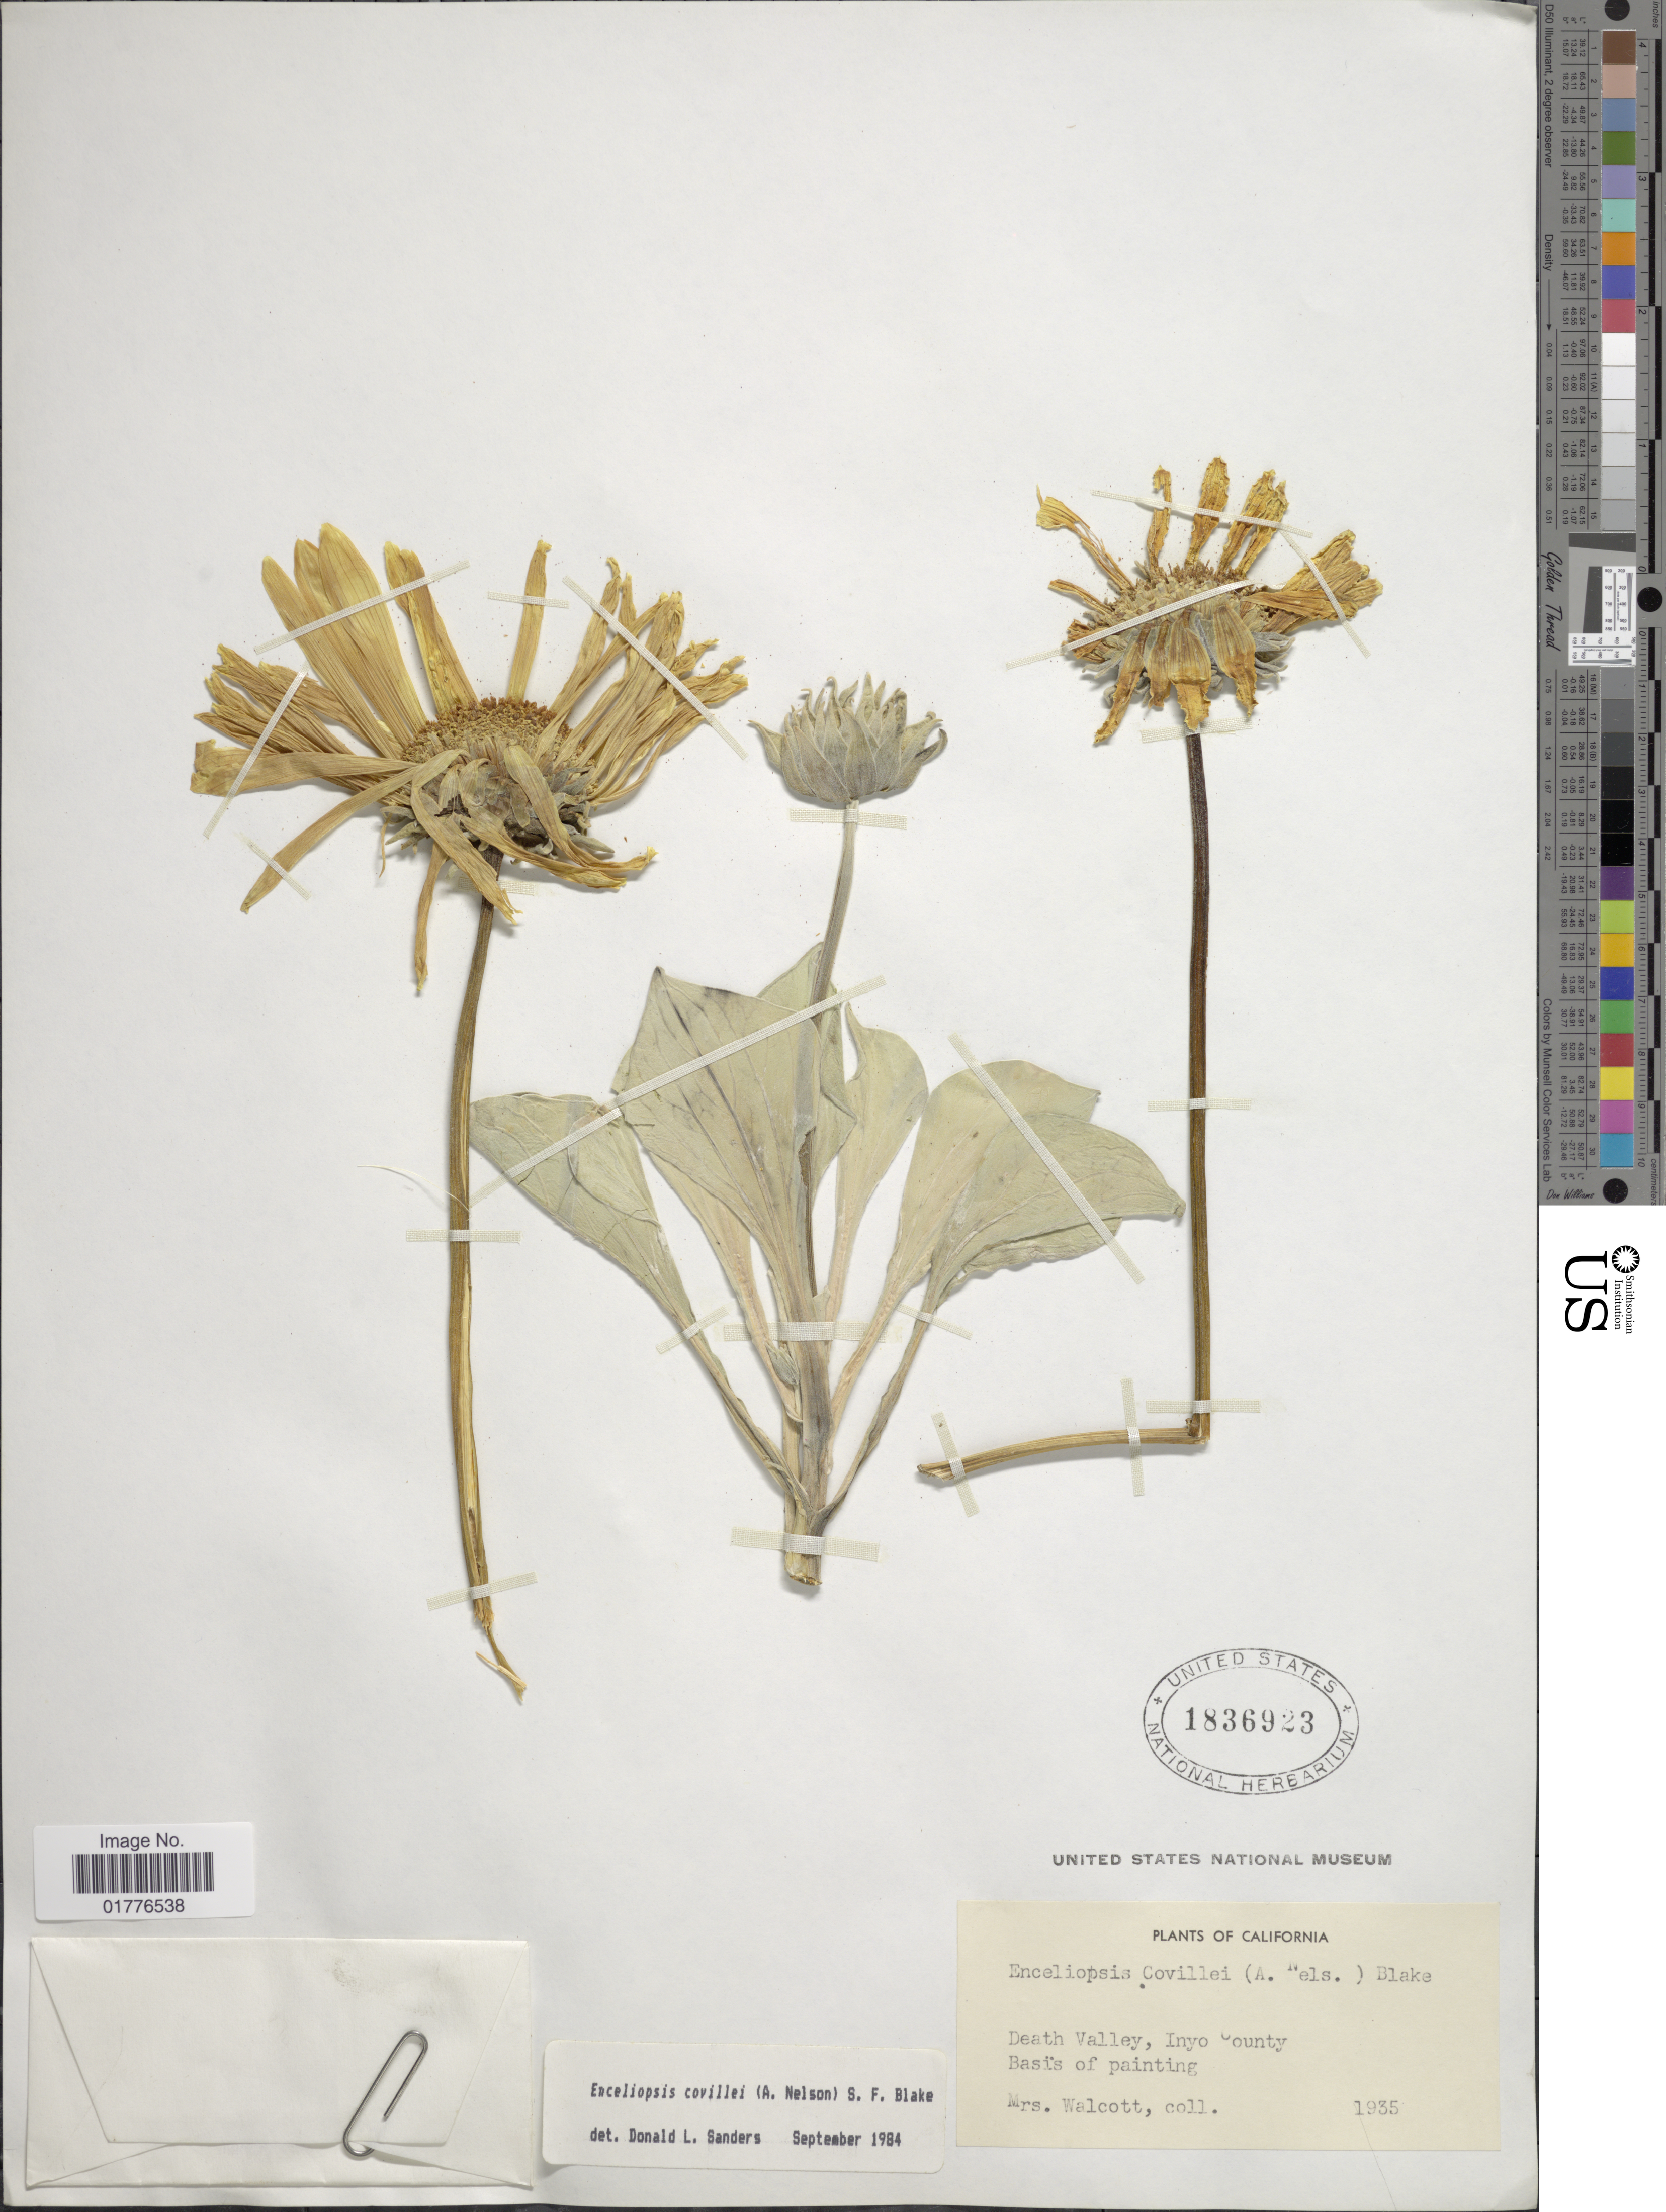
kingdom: Plantae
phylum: Tracheophyta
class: Magnoliopsida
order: Asterales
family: Asteraceae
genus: Enceliopsis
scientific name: Enceliopsis covillei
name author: (A. Nelson) S.F. Blake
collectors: Walcott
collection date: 1935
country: United States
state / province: California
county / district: Inyo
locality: Death Valley, Inyo County. Basis of painting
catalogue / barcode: US 1836923